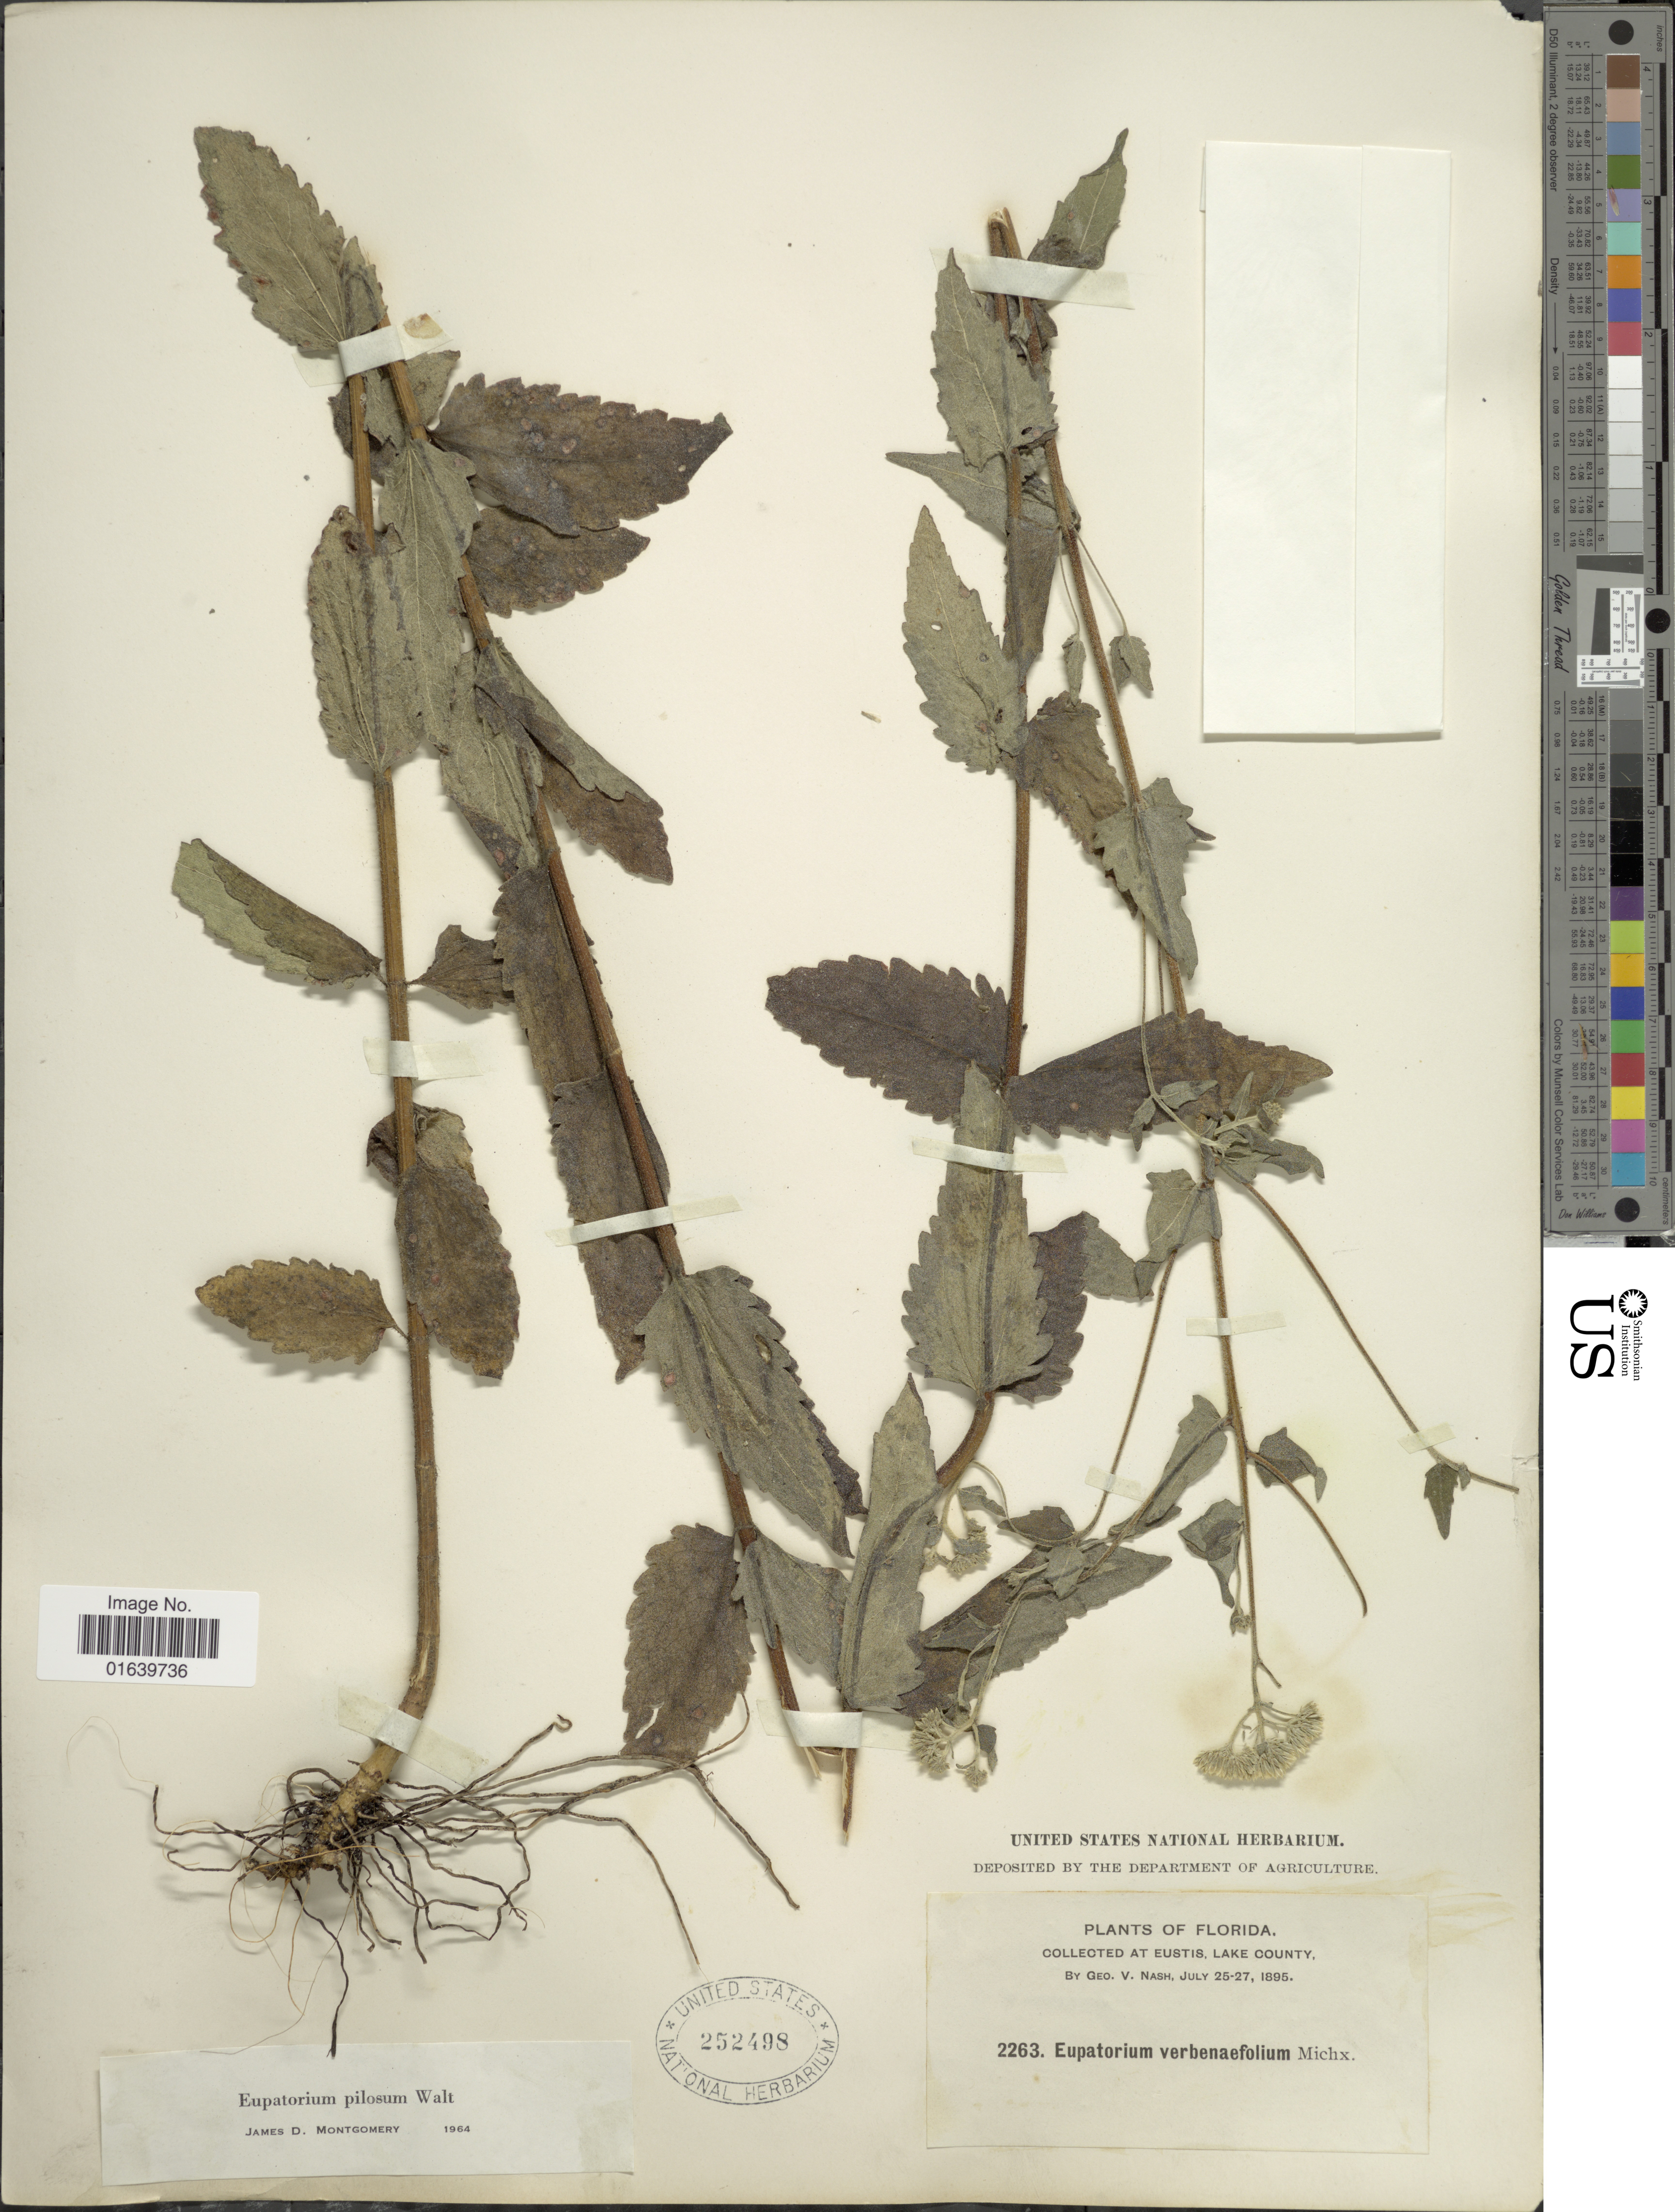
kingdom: Plantae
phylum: Tracheophyta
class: Magnoliopsida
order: Asterales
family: Asteraceae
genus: Eupatorium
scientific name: Eupatorium pilosum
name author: Walter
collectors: G. V. Nash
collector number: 2263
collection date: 1895-07-25/1895-07-27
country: United States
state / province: Florida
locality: Eustis, lake County.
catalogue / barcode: US 252498